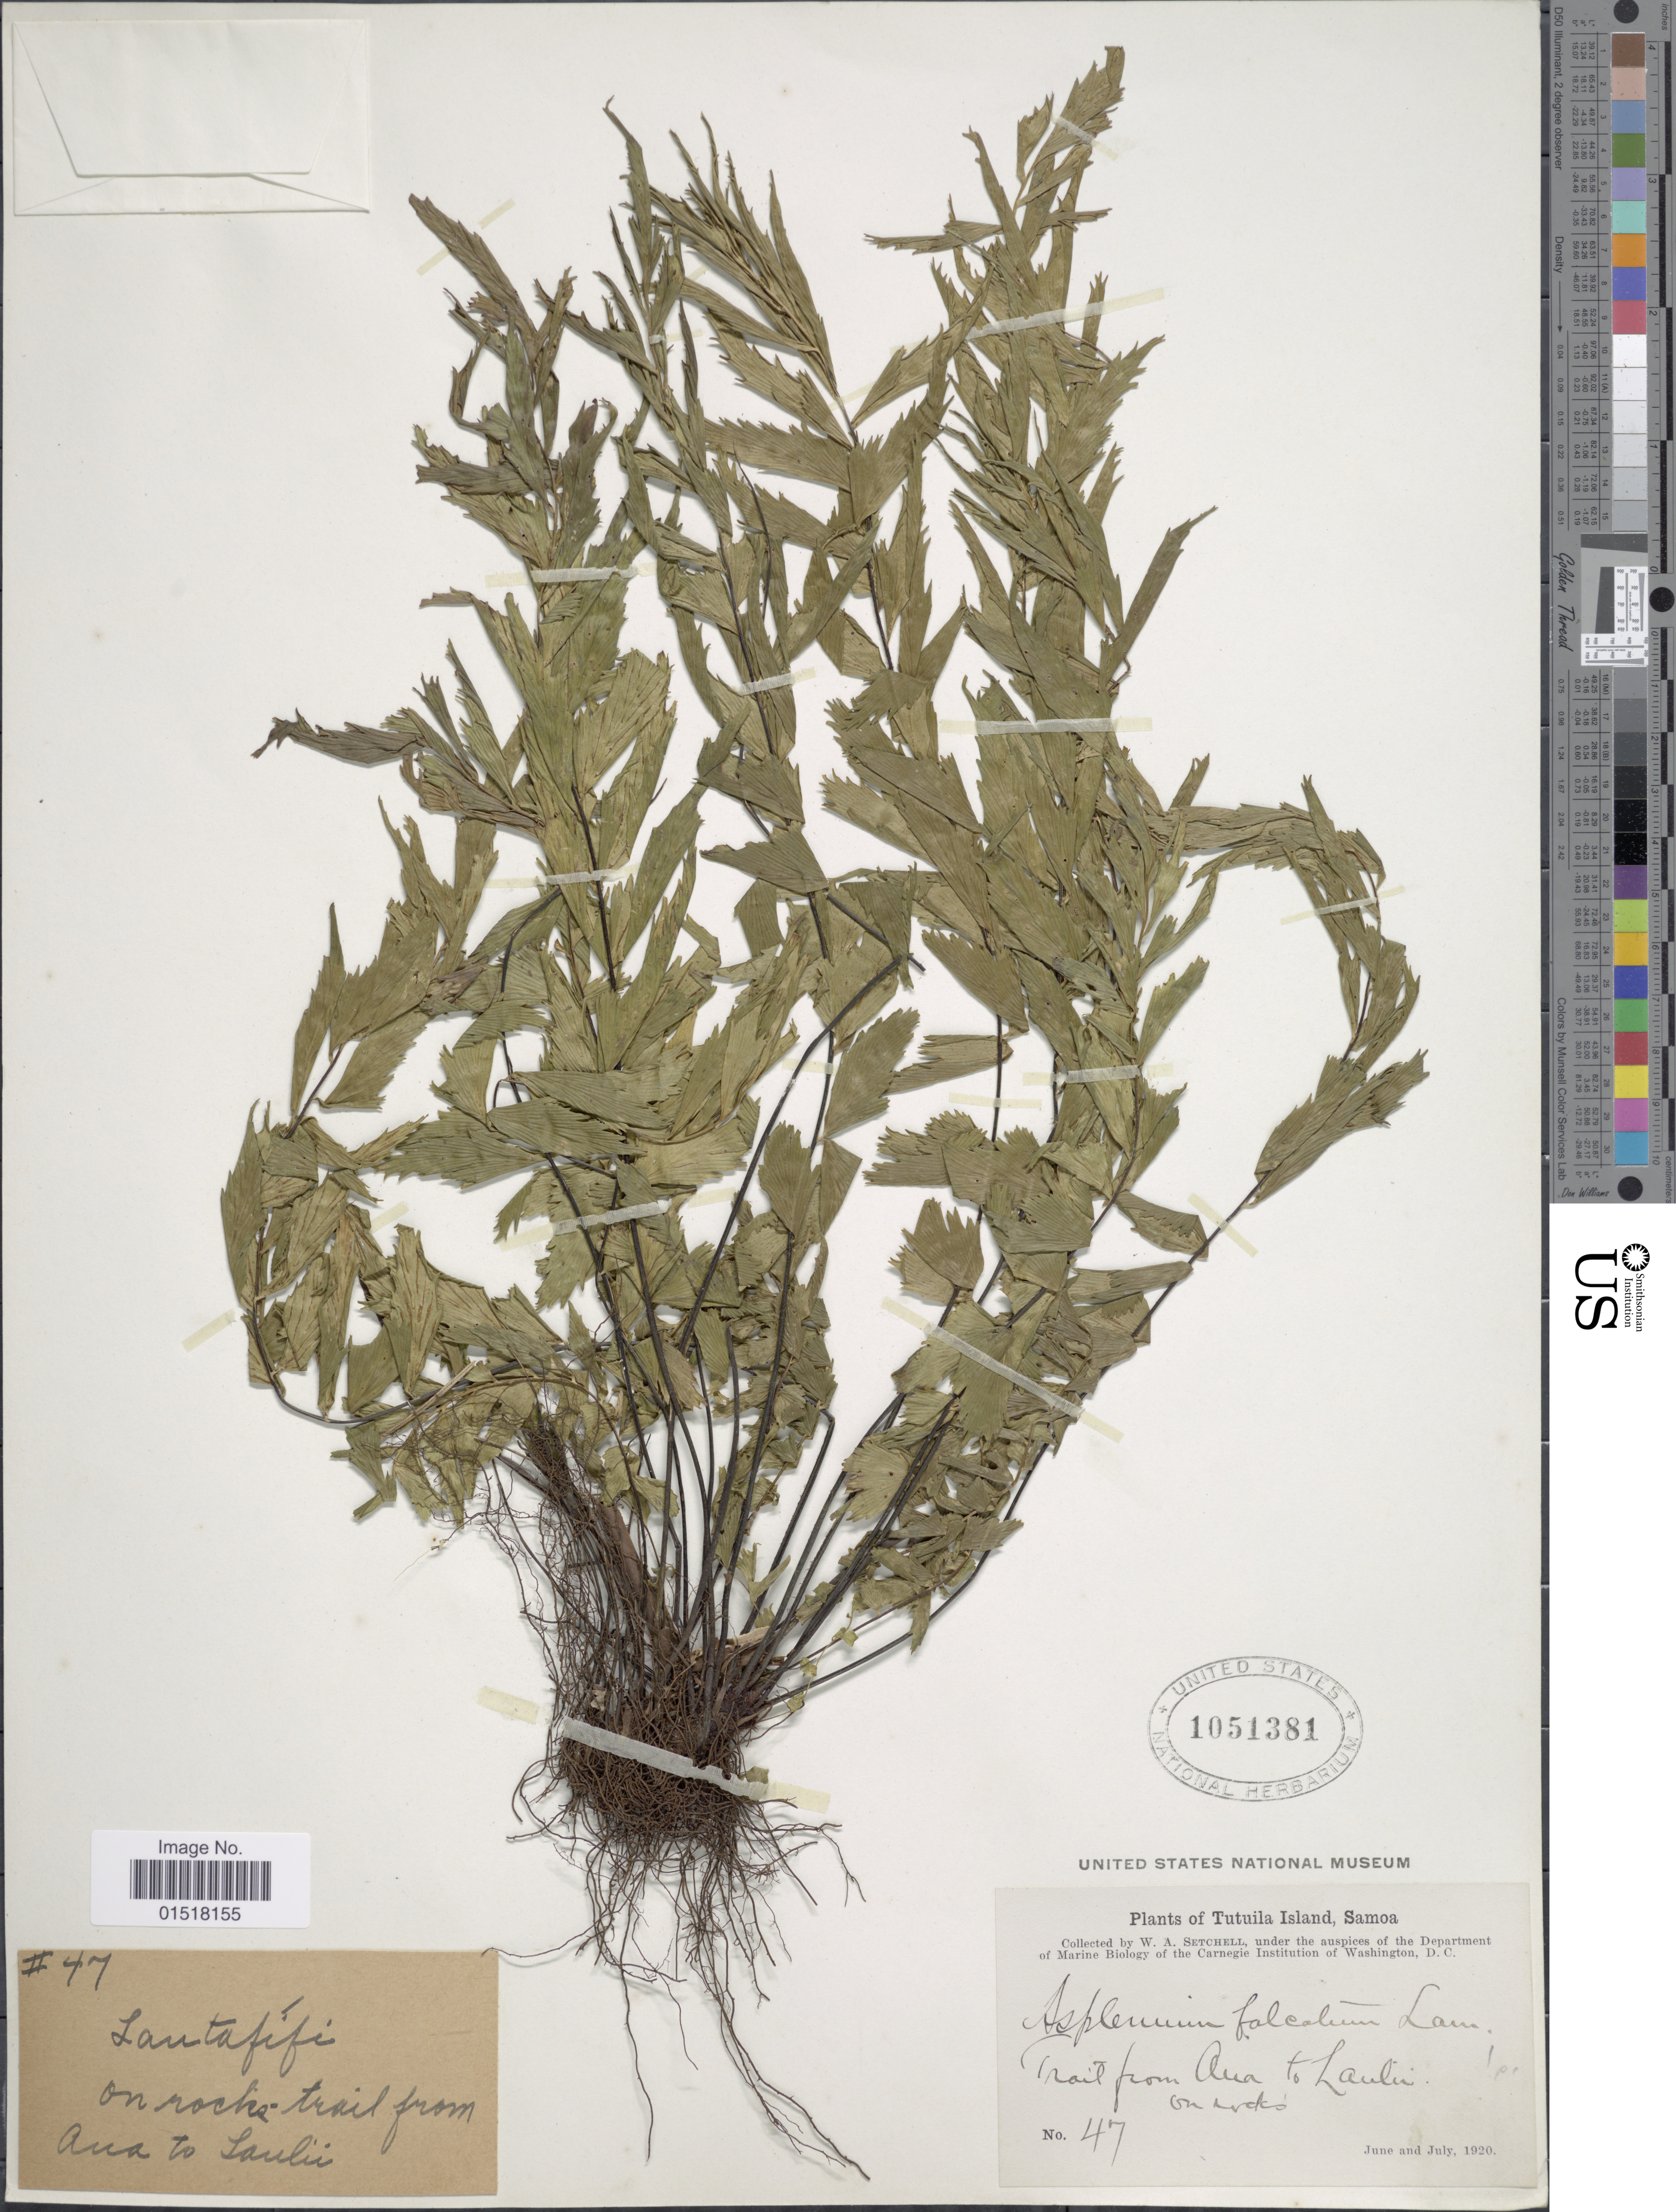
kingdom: Plantae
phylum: Tracheophyta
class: Polypodiopsida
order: Polypodiales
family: Aspleniaceae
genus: Asplenium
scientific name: Asplenium polyodon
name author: G. Forst.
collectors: W. Setchell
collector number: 47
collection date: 1920-06/1920-07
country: American Samoa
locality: Tutuila Island. Trail from Aua to Laulii on rocks.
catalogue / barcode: US 1051381